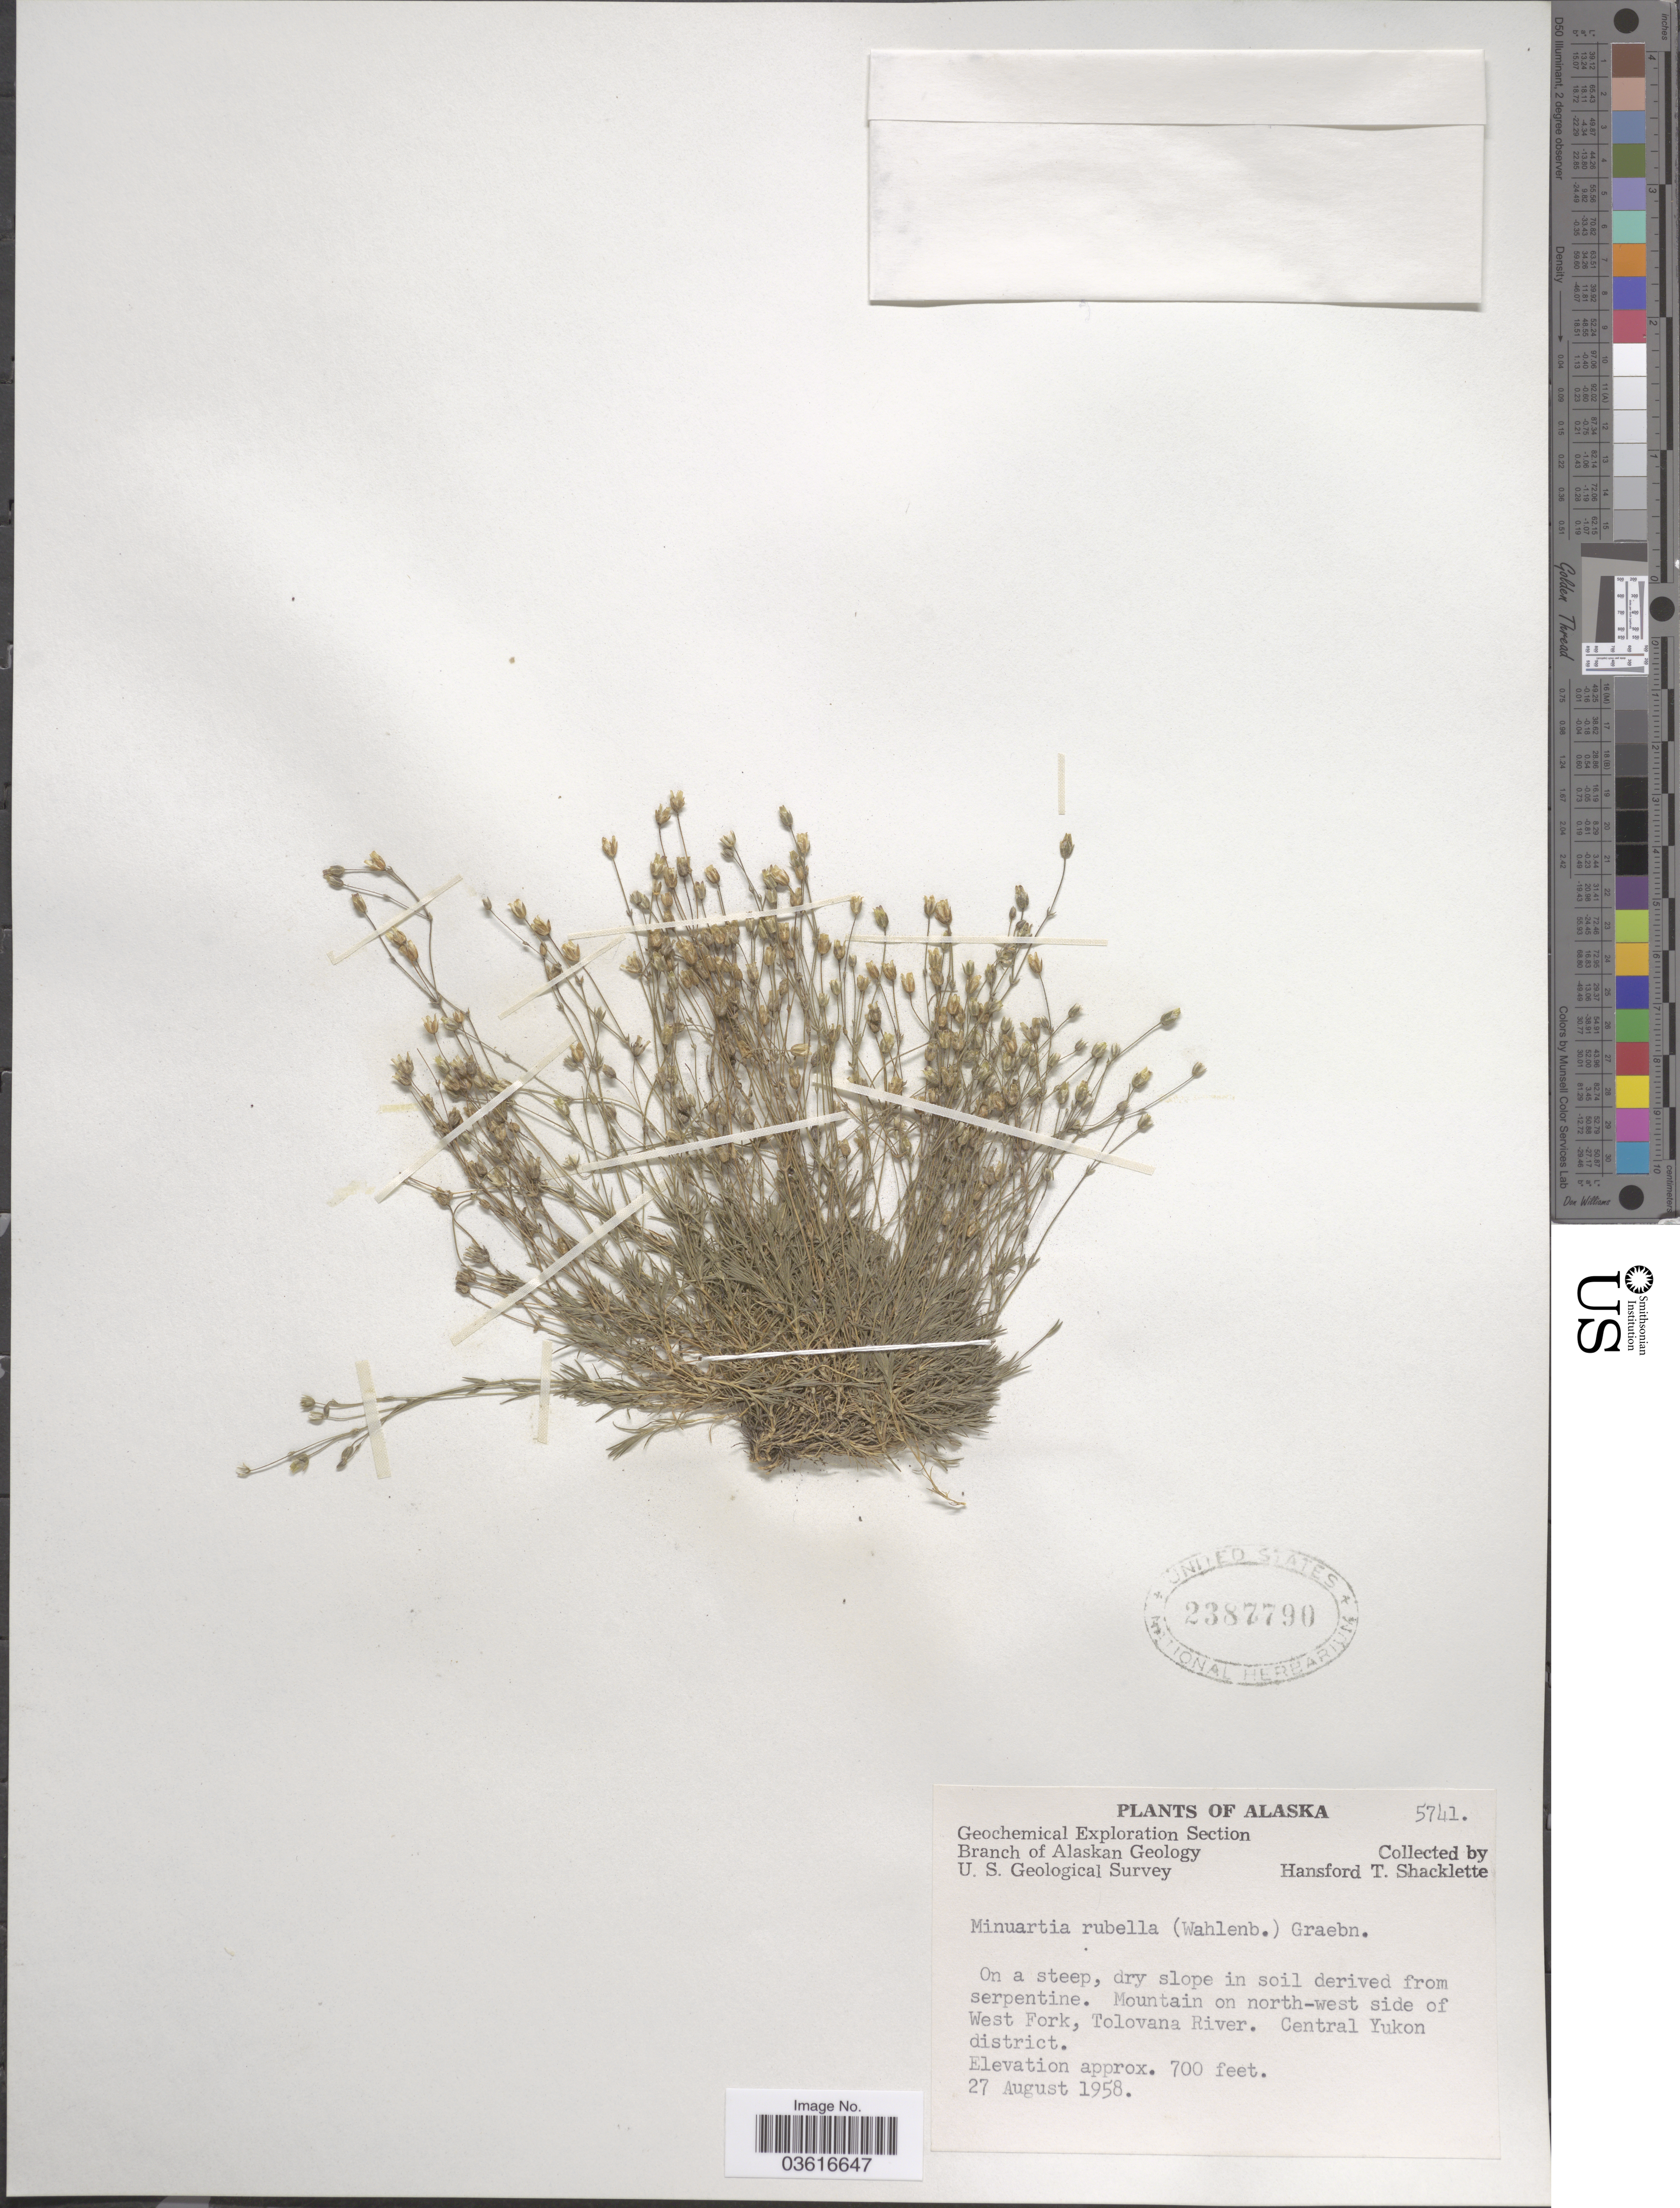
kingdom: Plantae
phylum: Tracheophyta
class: Magnoliopsida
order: Caryophyllales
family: Caryophyllaceae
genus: Minuartia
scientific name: Minuartia rubella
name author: (Wahlenb.) Hiern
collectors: H. Shacklette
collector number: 5741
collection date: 1958-08-27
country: United States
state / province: Alaska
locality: Mountain on north-west side of West Fork, Tolovana River, Central Yukon district.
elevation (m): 213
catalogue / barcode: US 2387790